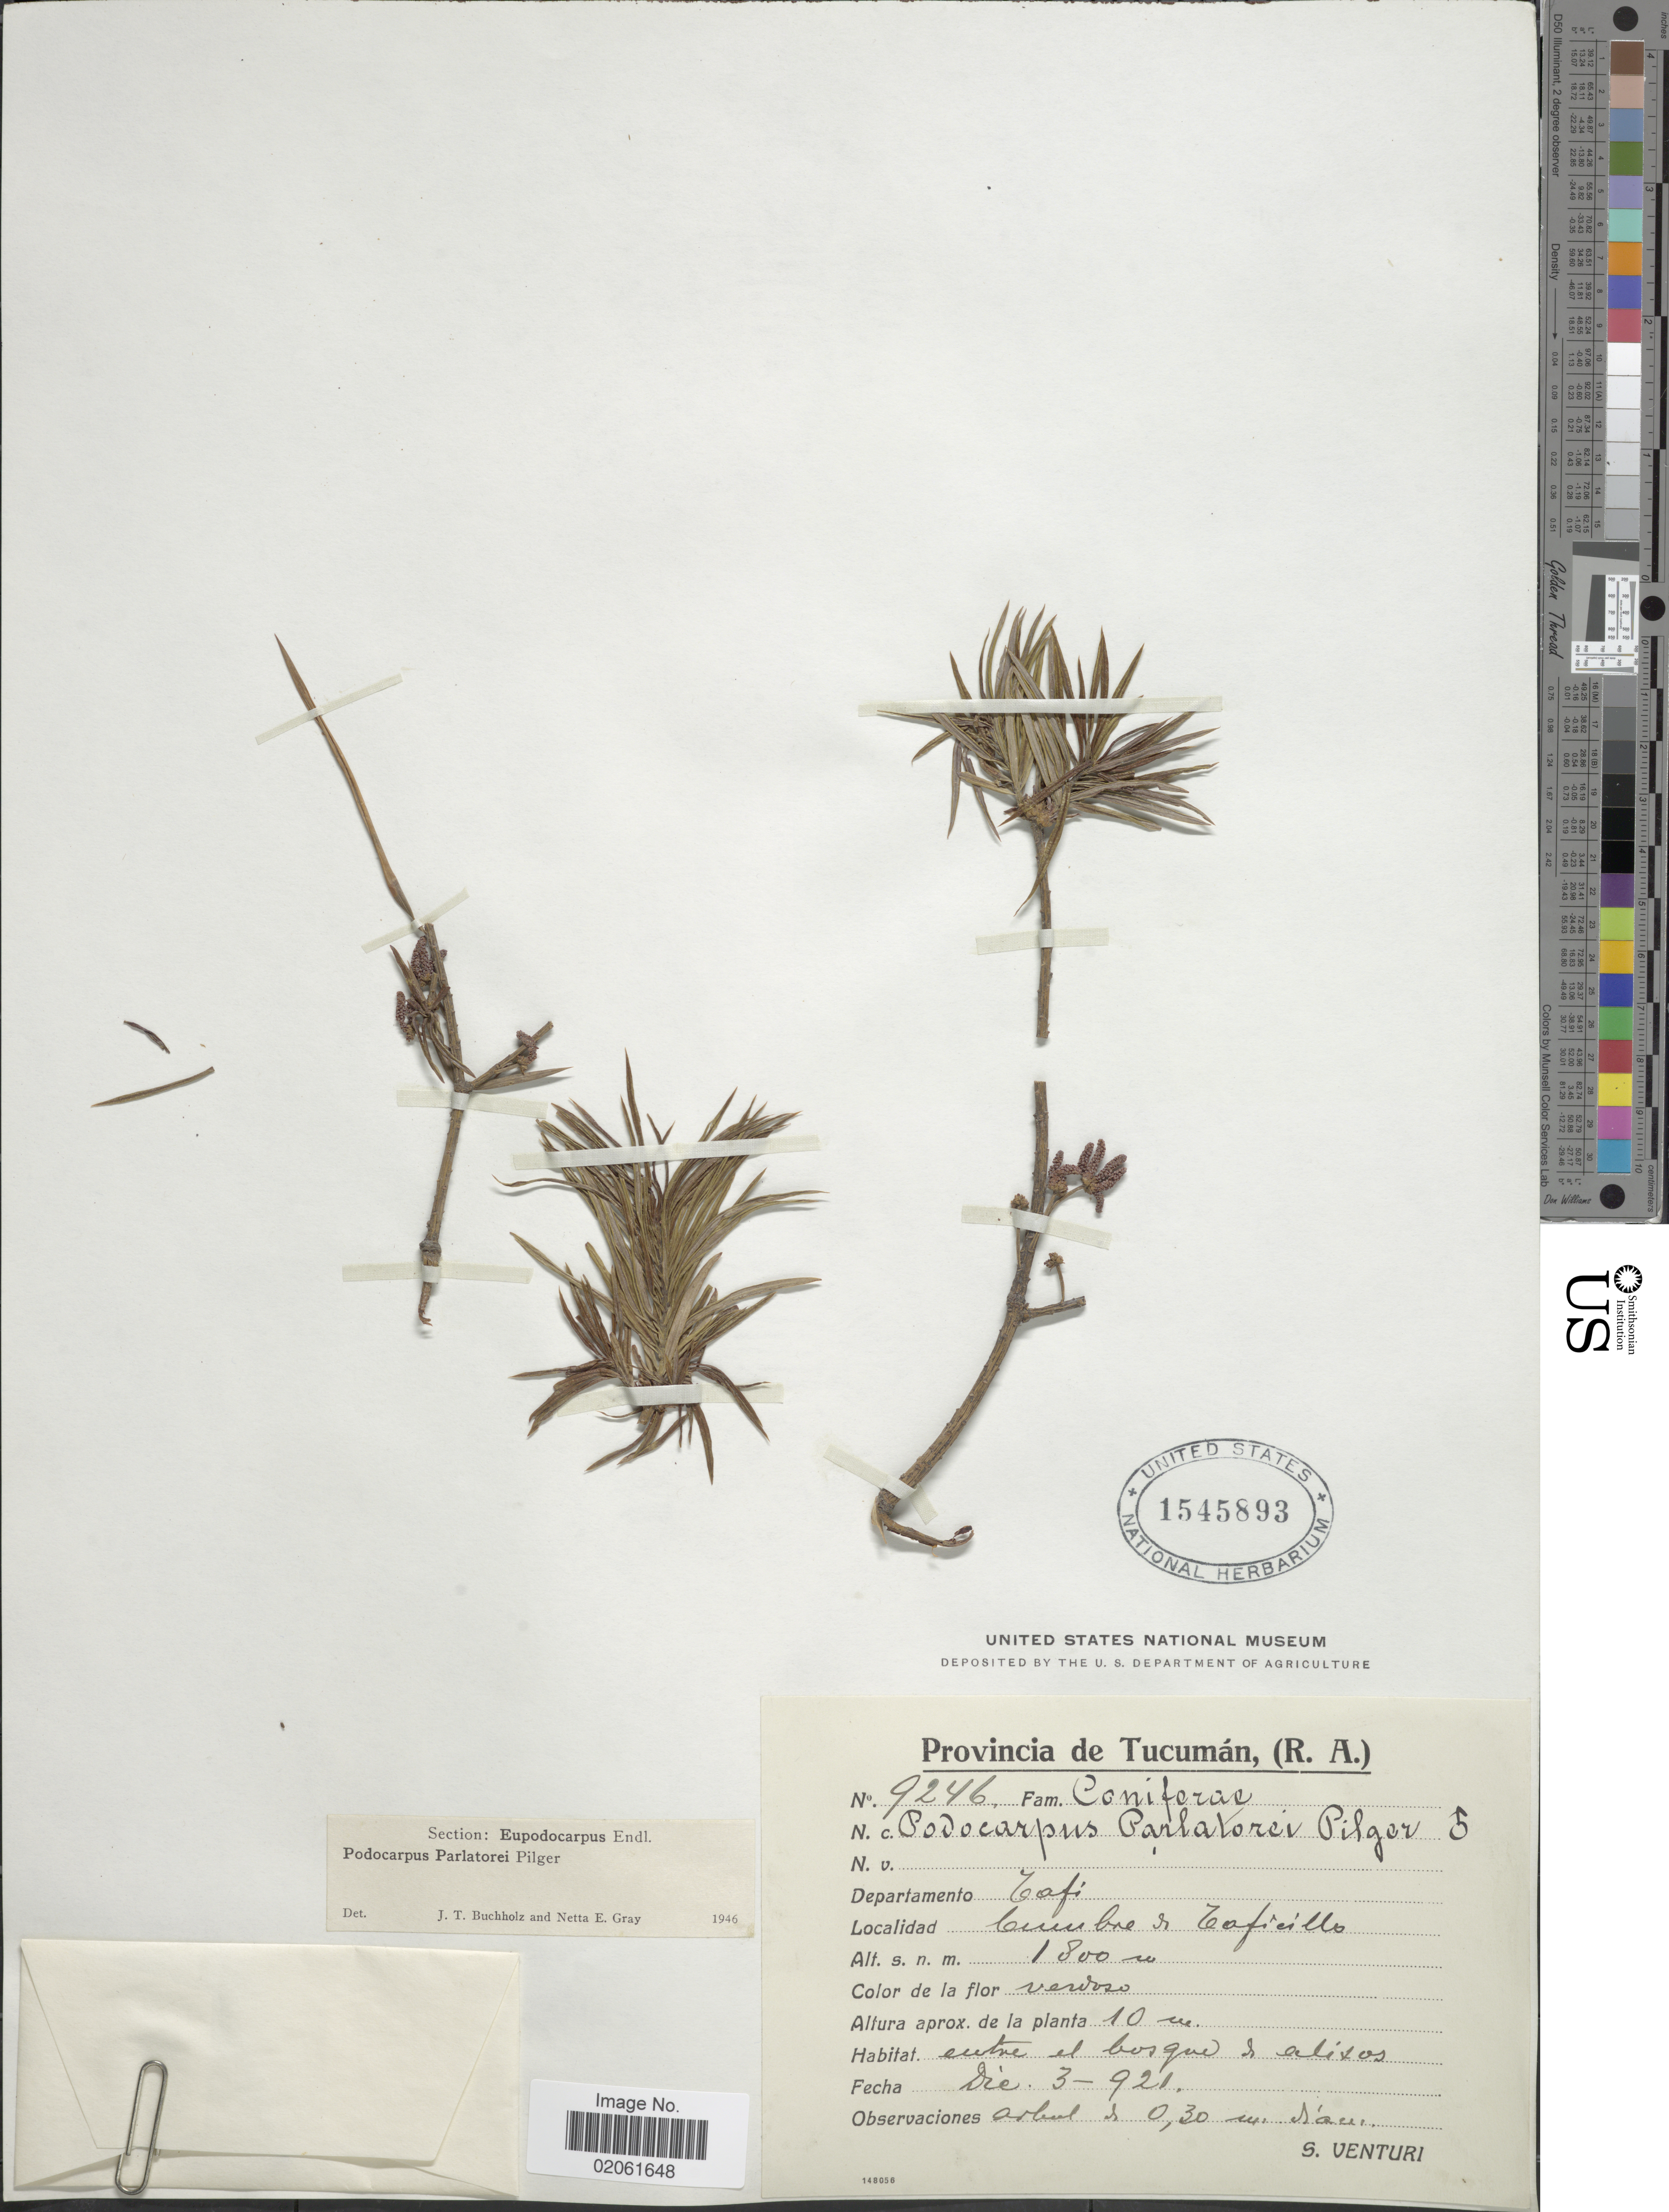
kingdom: Plantae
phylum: Tracheophyta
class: Pinopsida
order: Pinales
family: Podocarpaceae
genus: Podocarpus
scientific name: Podocarpus parlatorei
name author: Pilg.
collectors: S. Venturi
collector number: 8246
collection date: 1921-12-03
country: Argentina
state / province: Tucuman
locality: Departamento Tafi, Cumbre de Taficillo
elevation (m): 1800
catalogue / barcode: US 1545893